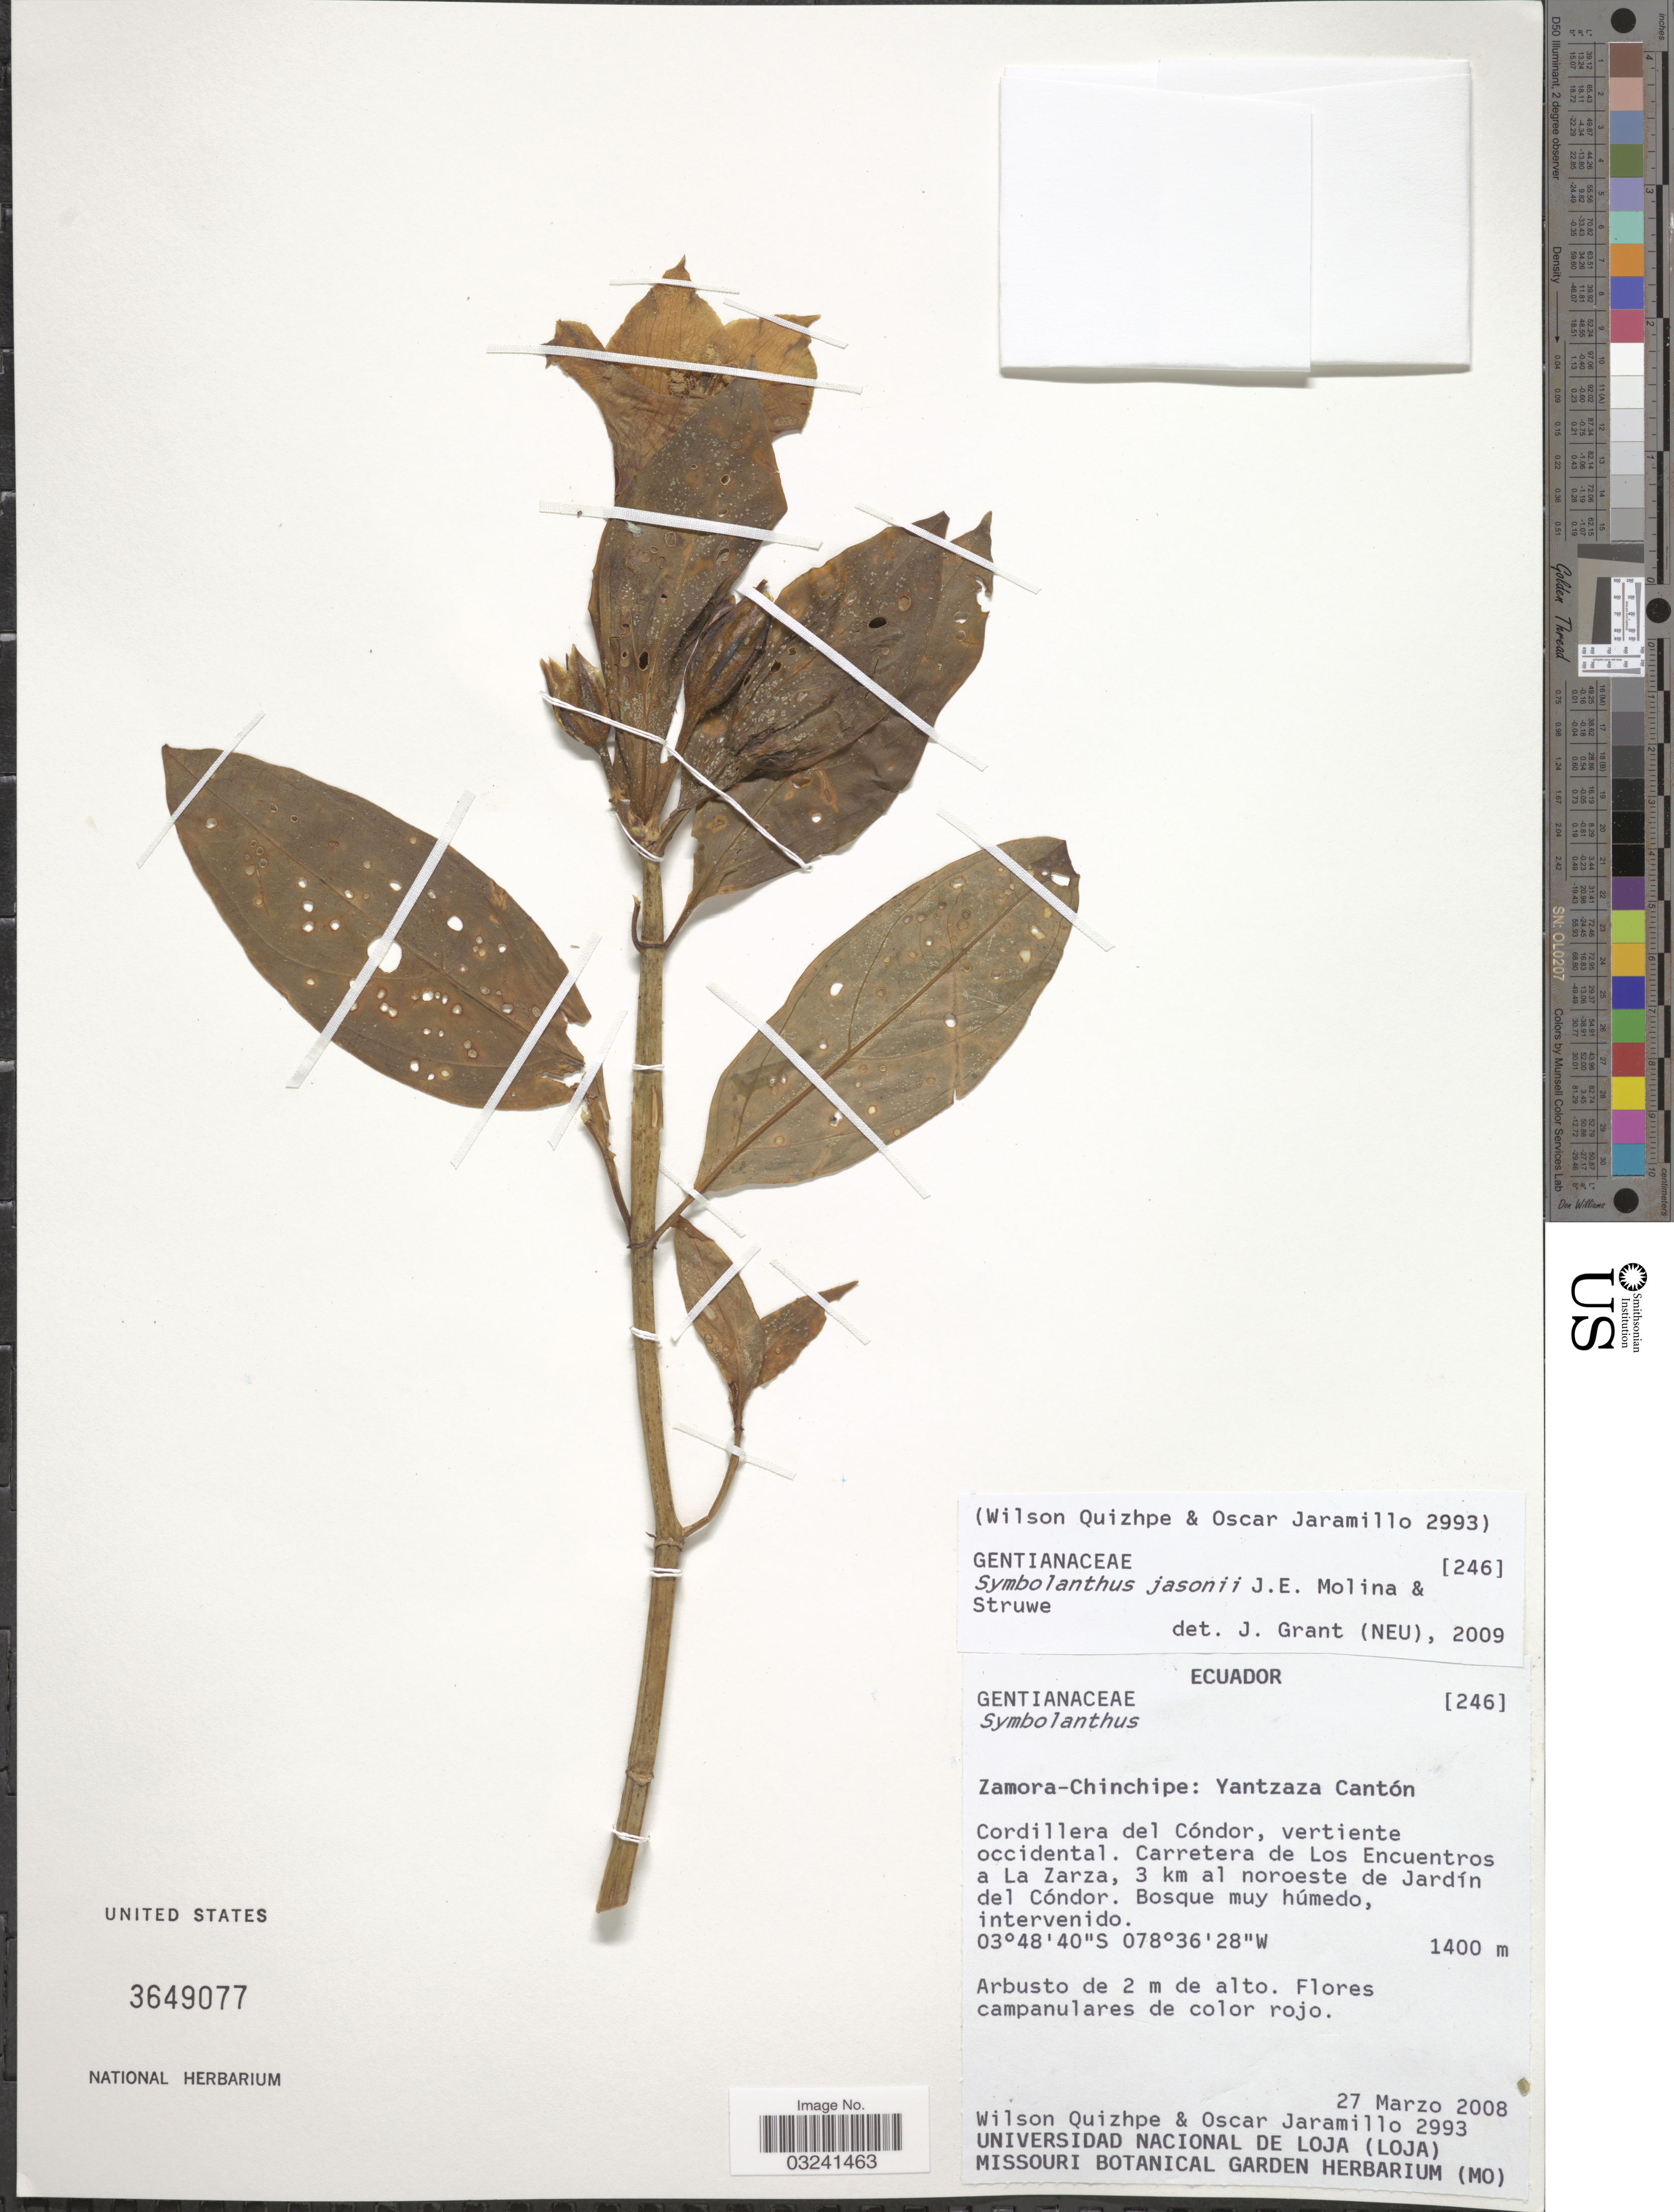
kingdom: Plantae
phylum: Tracheophyta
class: Magnoliopsida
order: Gentianales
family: Gentianaceae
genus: Symbolanthus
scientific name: Symbolanthus jasonii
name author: J.E. Molina & Struwe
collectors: W. Quizhpe & O. Jaramillo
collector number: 2993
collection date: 2008-03-27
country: Ecuador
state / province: Zamora-Chinchipe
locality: Yantzaza Cantón. Cordillera del Cóndor, vertiente occidental. Carretera de Los Encuentros a La Zarza, 3 km al noroeste de Jardín del Condór.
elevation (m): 1400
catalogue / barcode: US 3649077